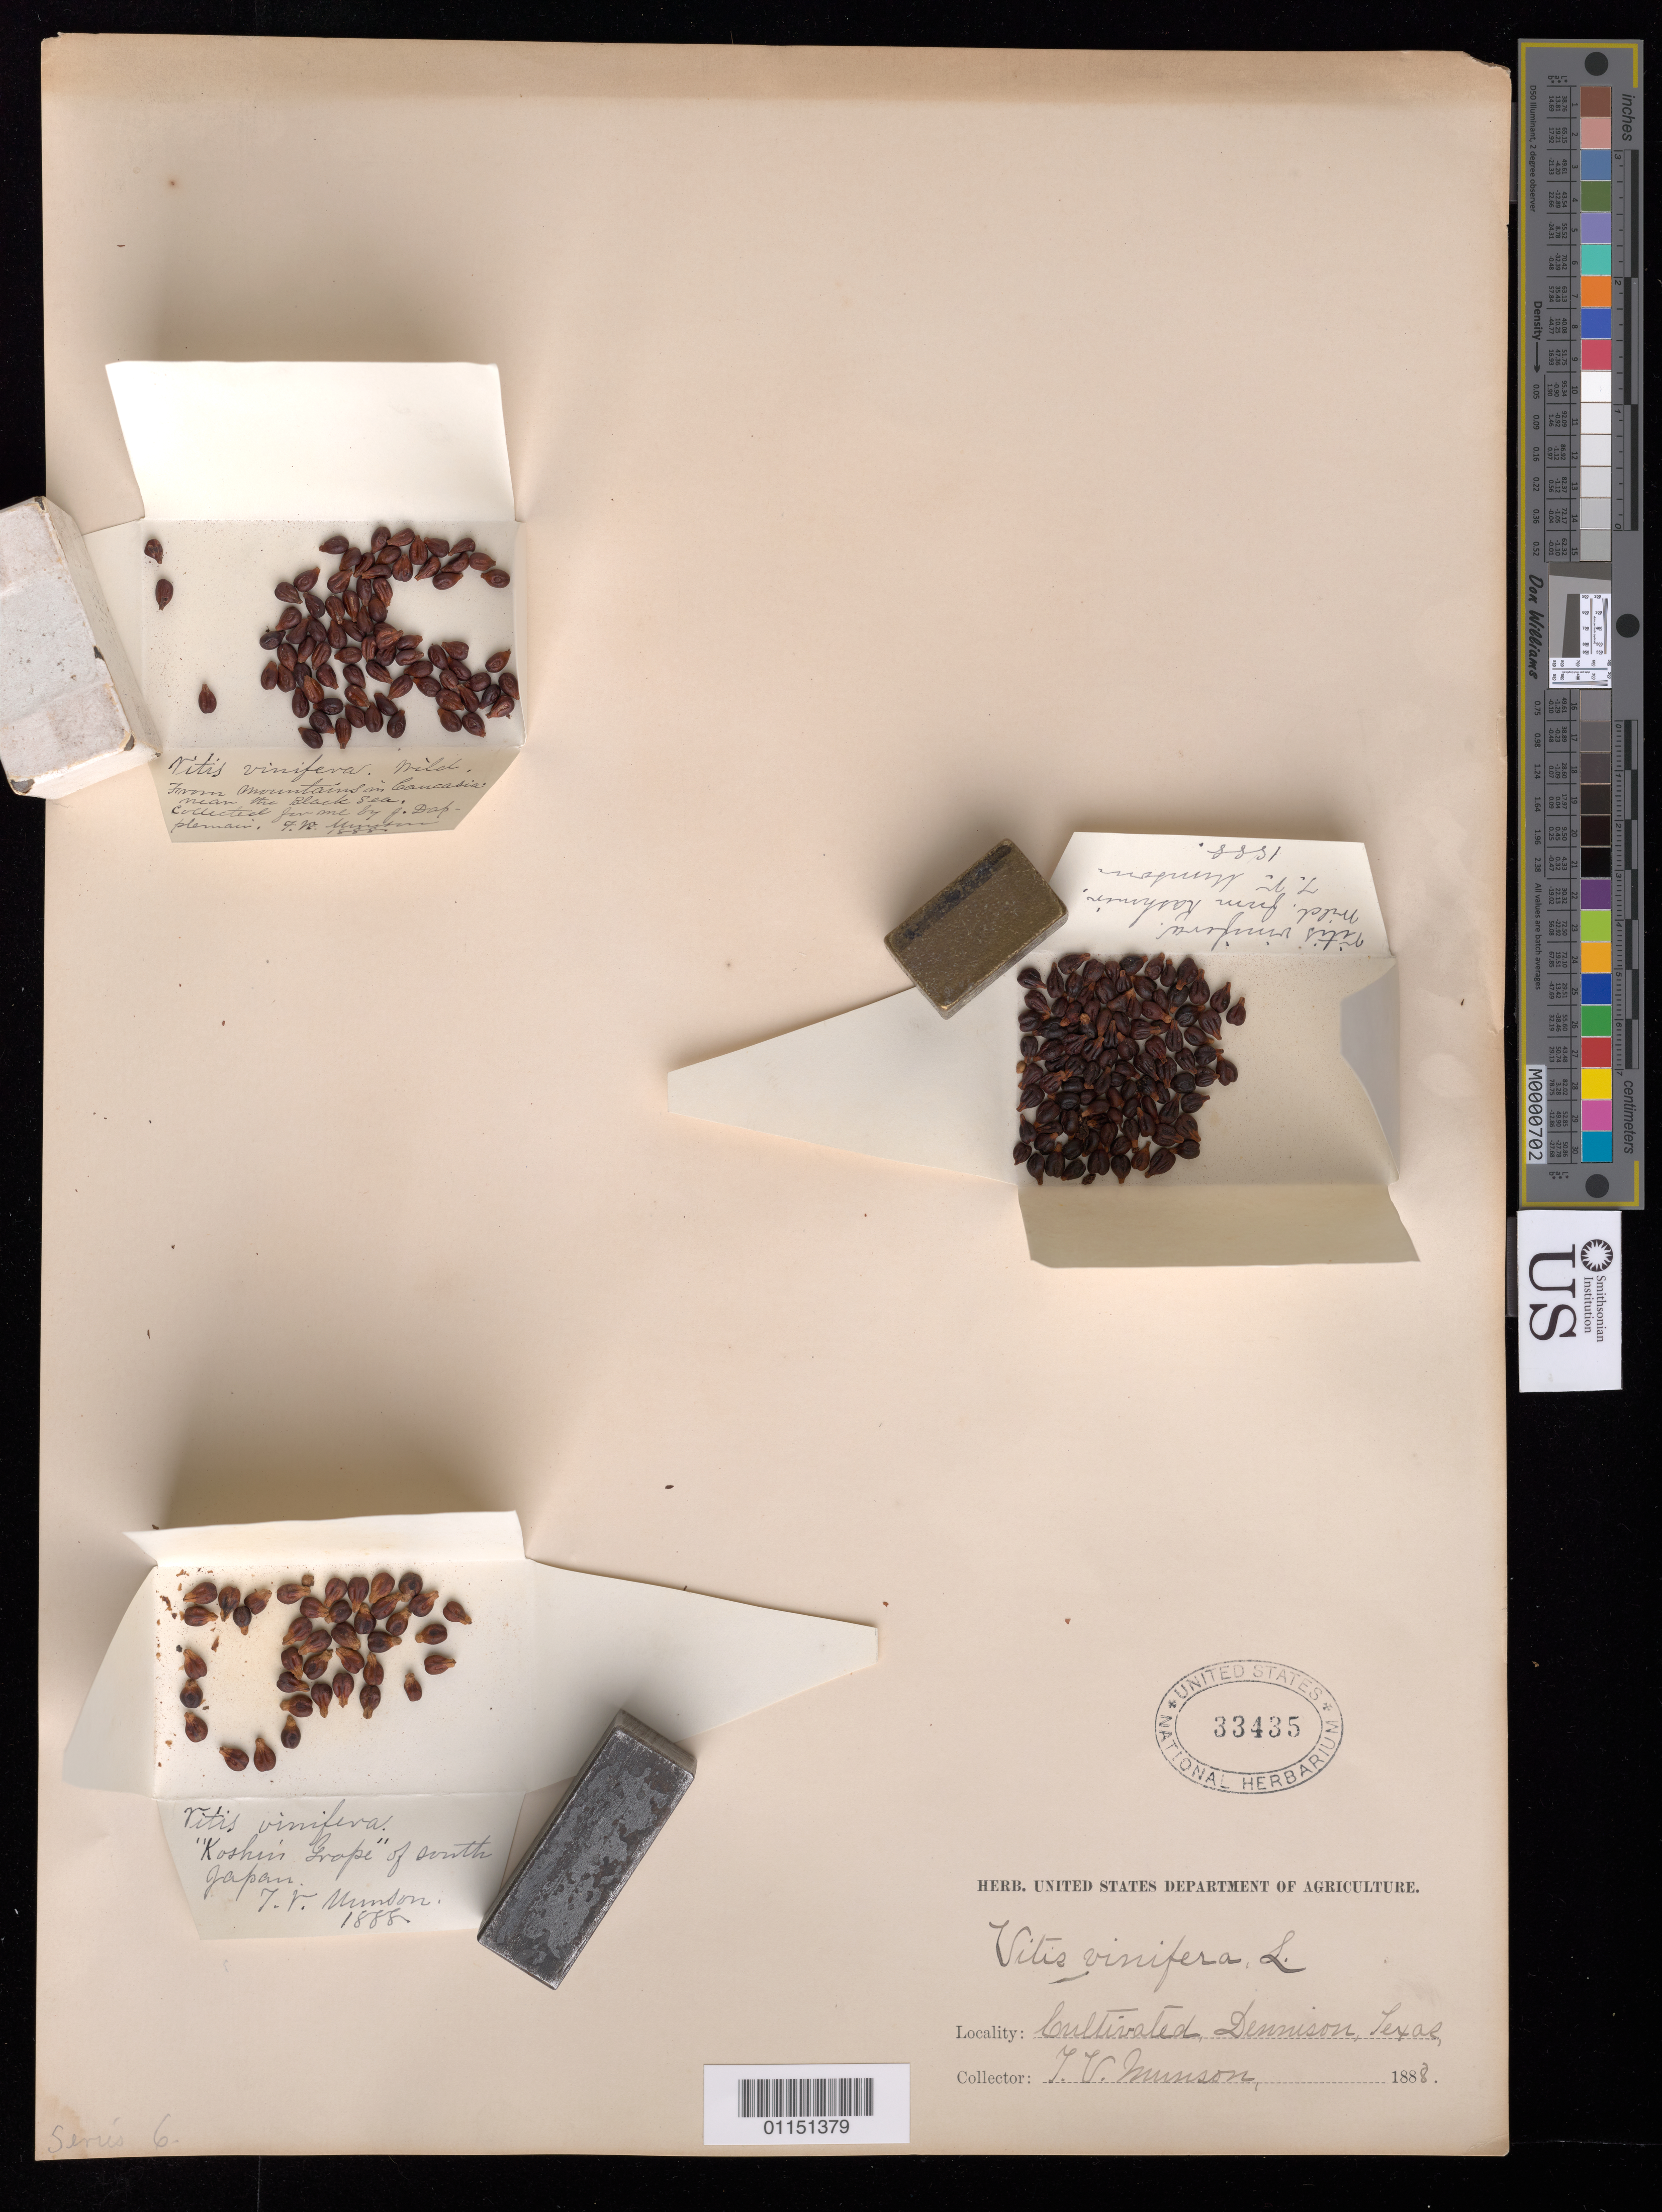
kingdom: Plantae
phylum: Tracheophyta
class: Magnoliopsida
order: Vitales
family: Vitaceae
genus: Vitis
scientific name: Vitis vinifera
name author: L.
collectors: T. V. Munson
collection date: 1888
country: United States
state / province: Texas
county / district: Grayson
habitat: Cultivated.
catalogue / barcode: US 33435